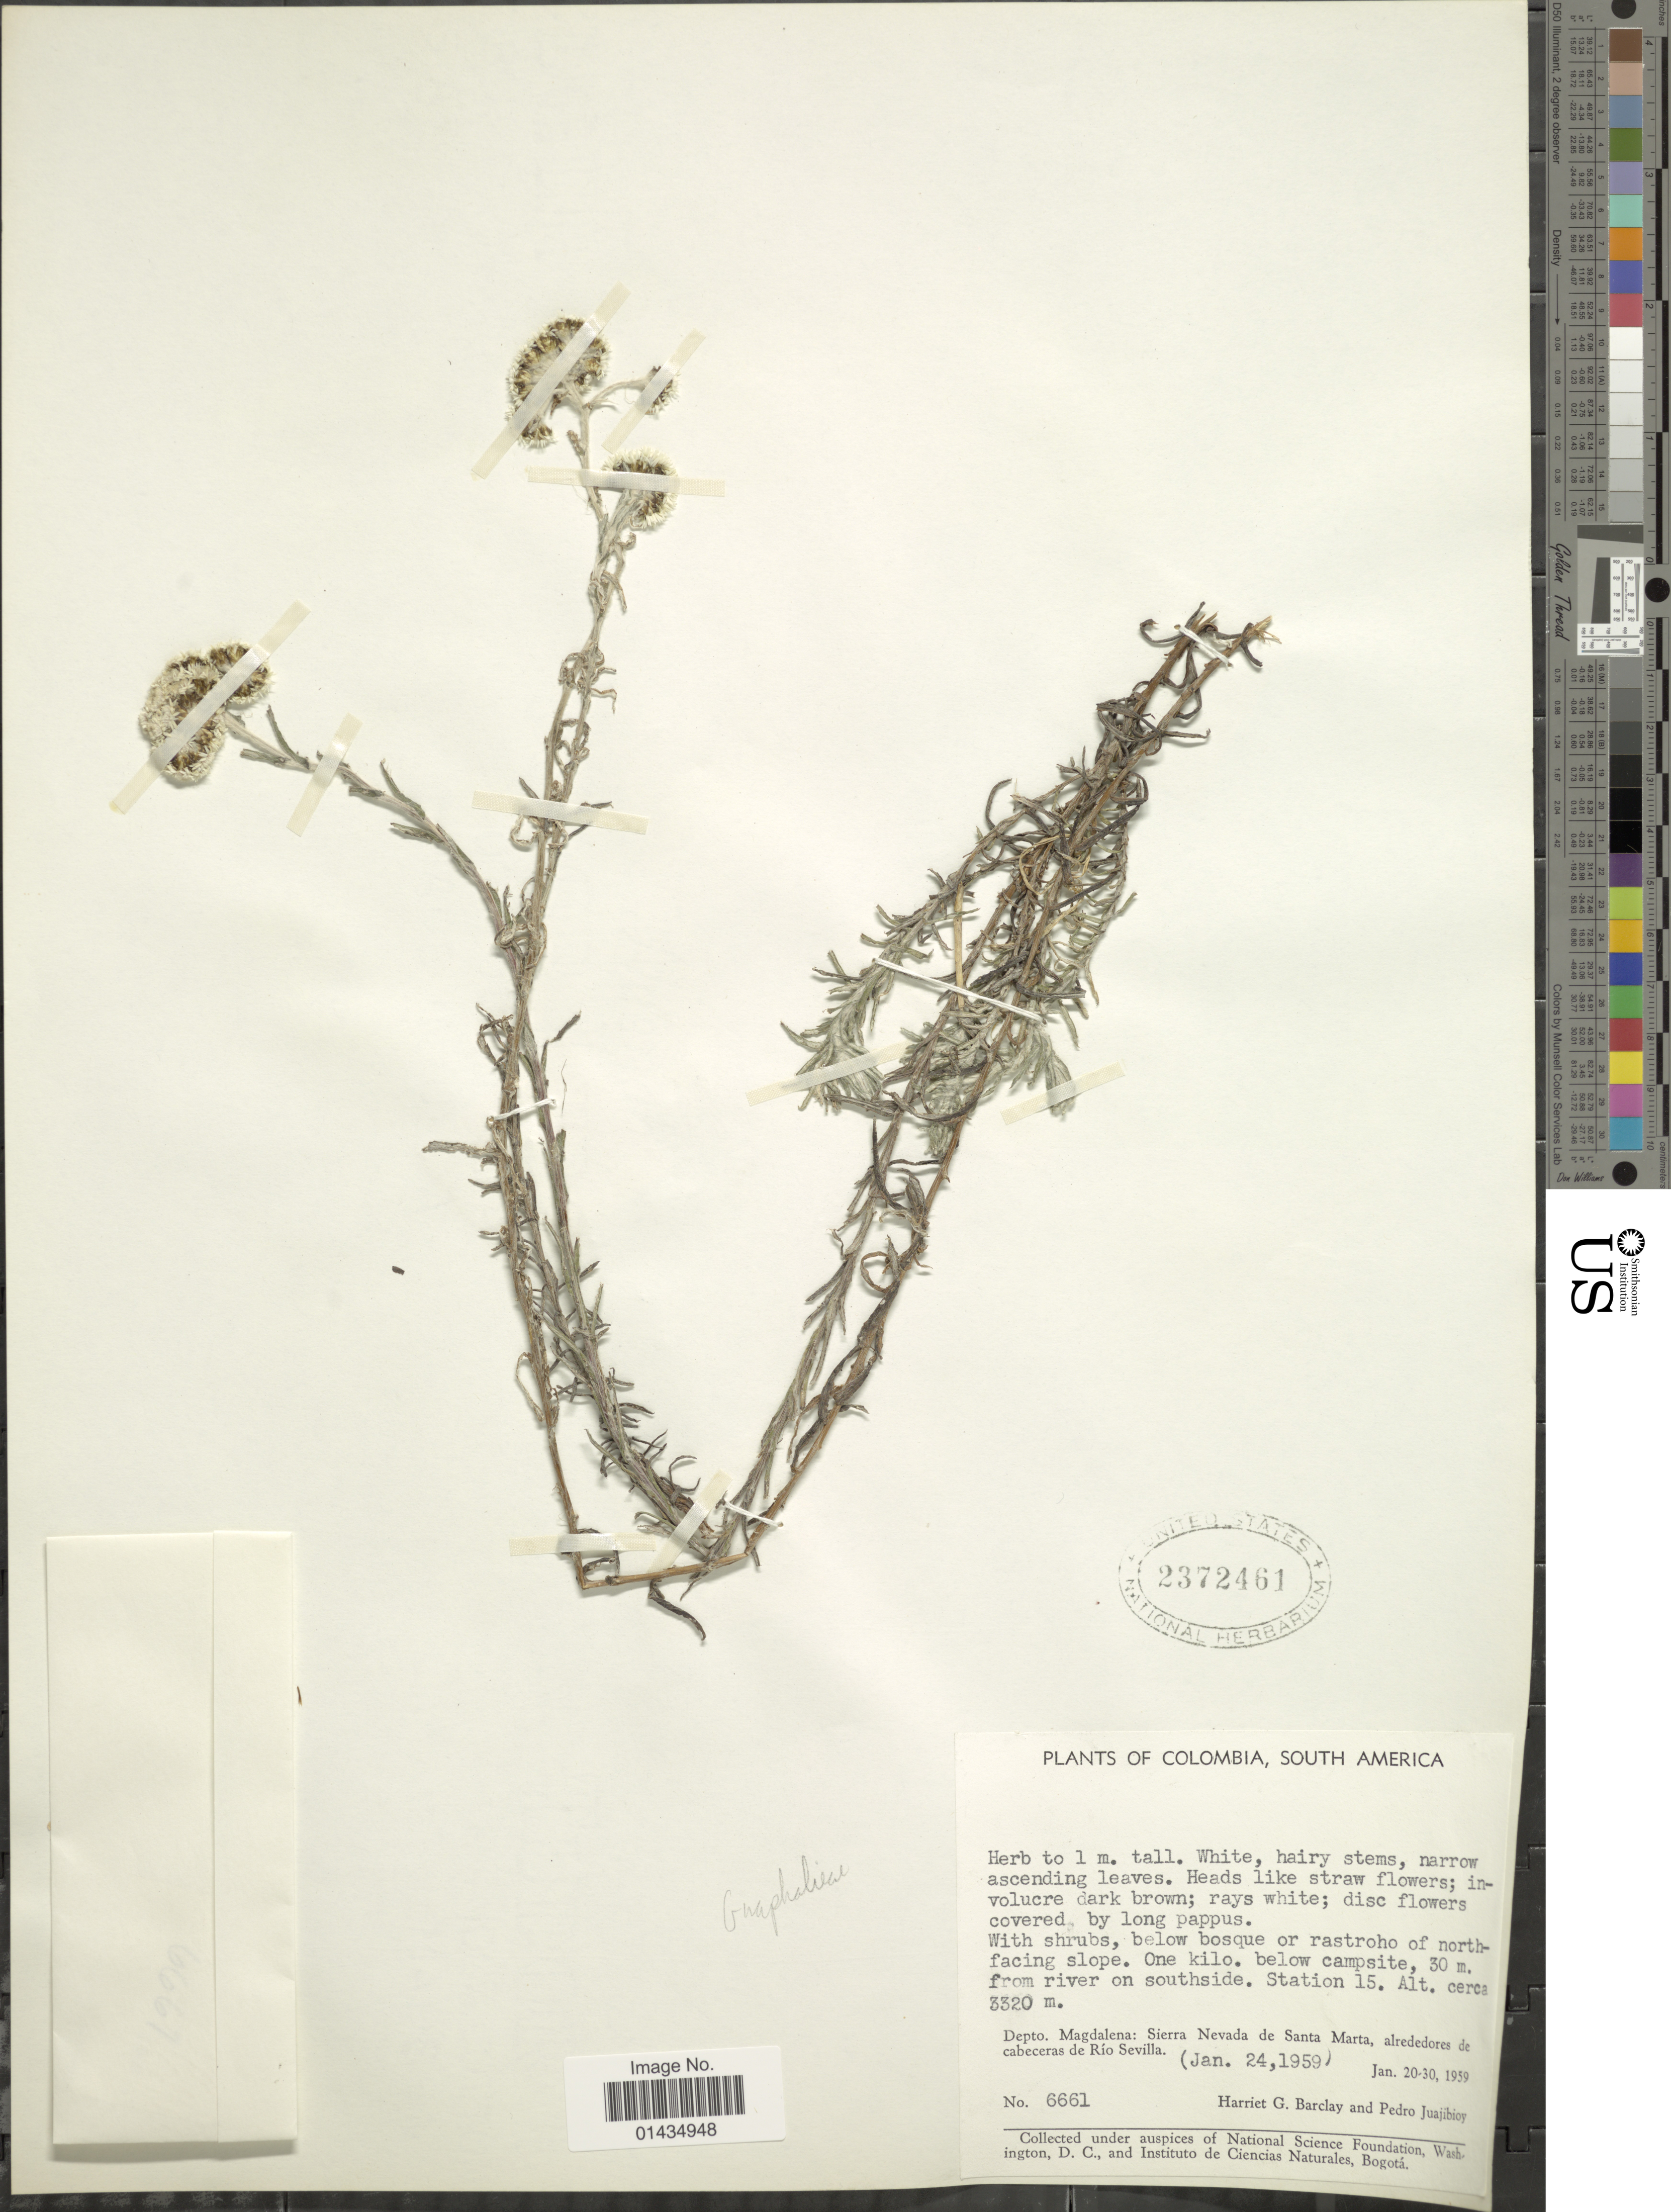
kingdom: Plantae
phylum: Tracheophyta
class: Magnoliopsida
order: Asterales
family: Asteraceae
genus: Pseudognaphalium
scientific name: Pseudognaphalium sp.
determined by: Dillon, M. O.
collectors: H. G. Barclay & P. Juajibioy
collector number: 6661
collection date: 1959-01-24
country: Colombia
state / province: Magdalena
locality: Below bosque or rastroho of north-facing slope, one kilo, below campsite, 30 m. from river on southside, Station 15, Sierra Nevada de Santa Marta, alrededores de cabeceras de Río Sevilla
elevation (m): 3320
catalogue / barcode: US 2372461